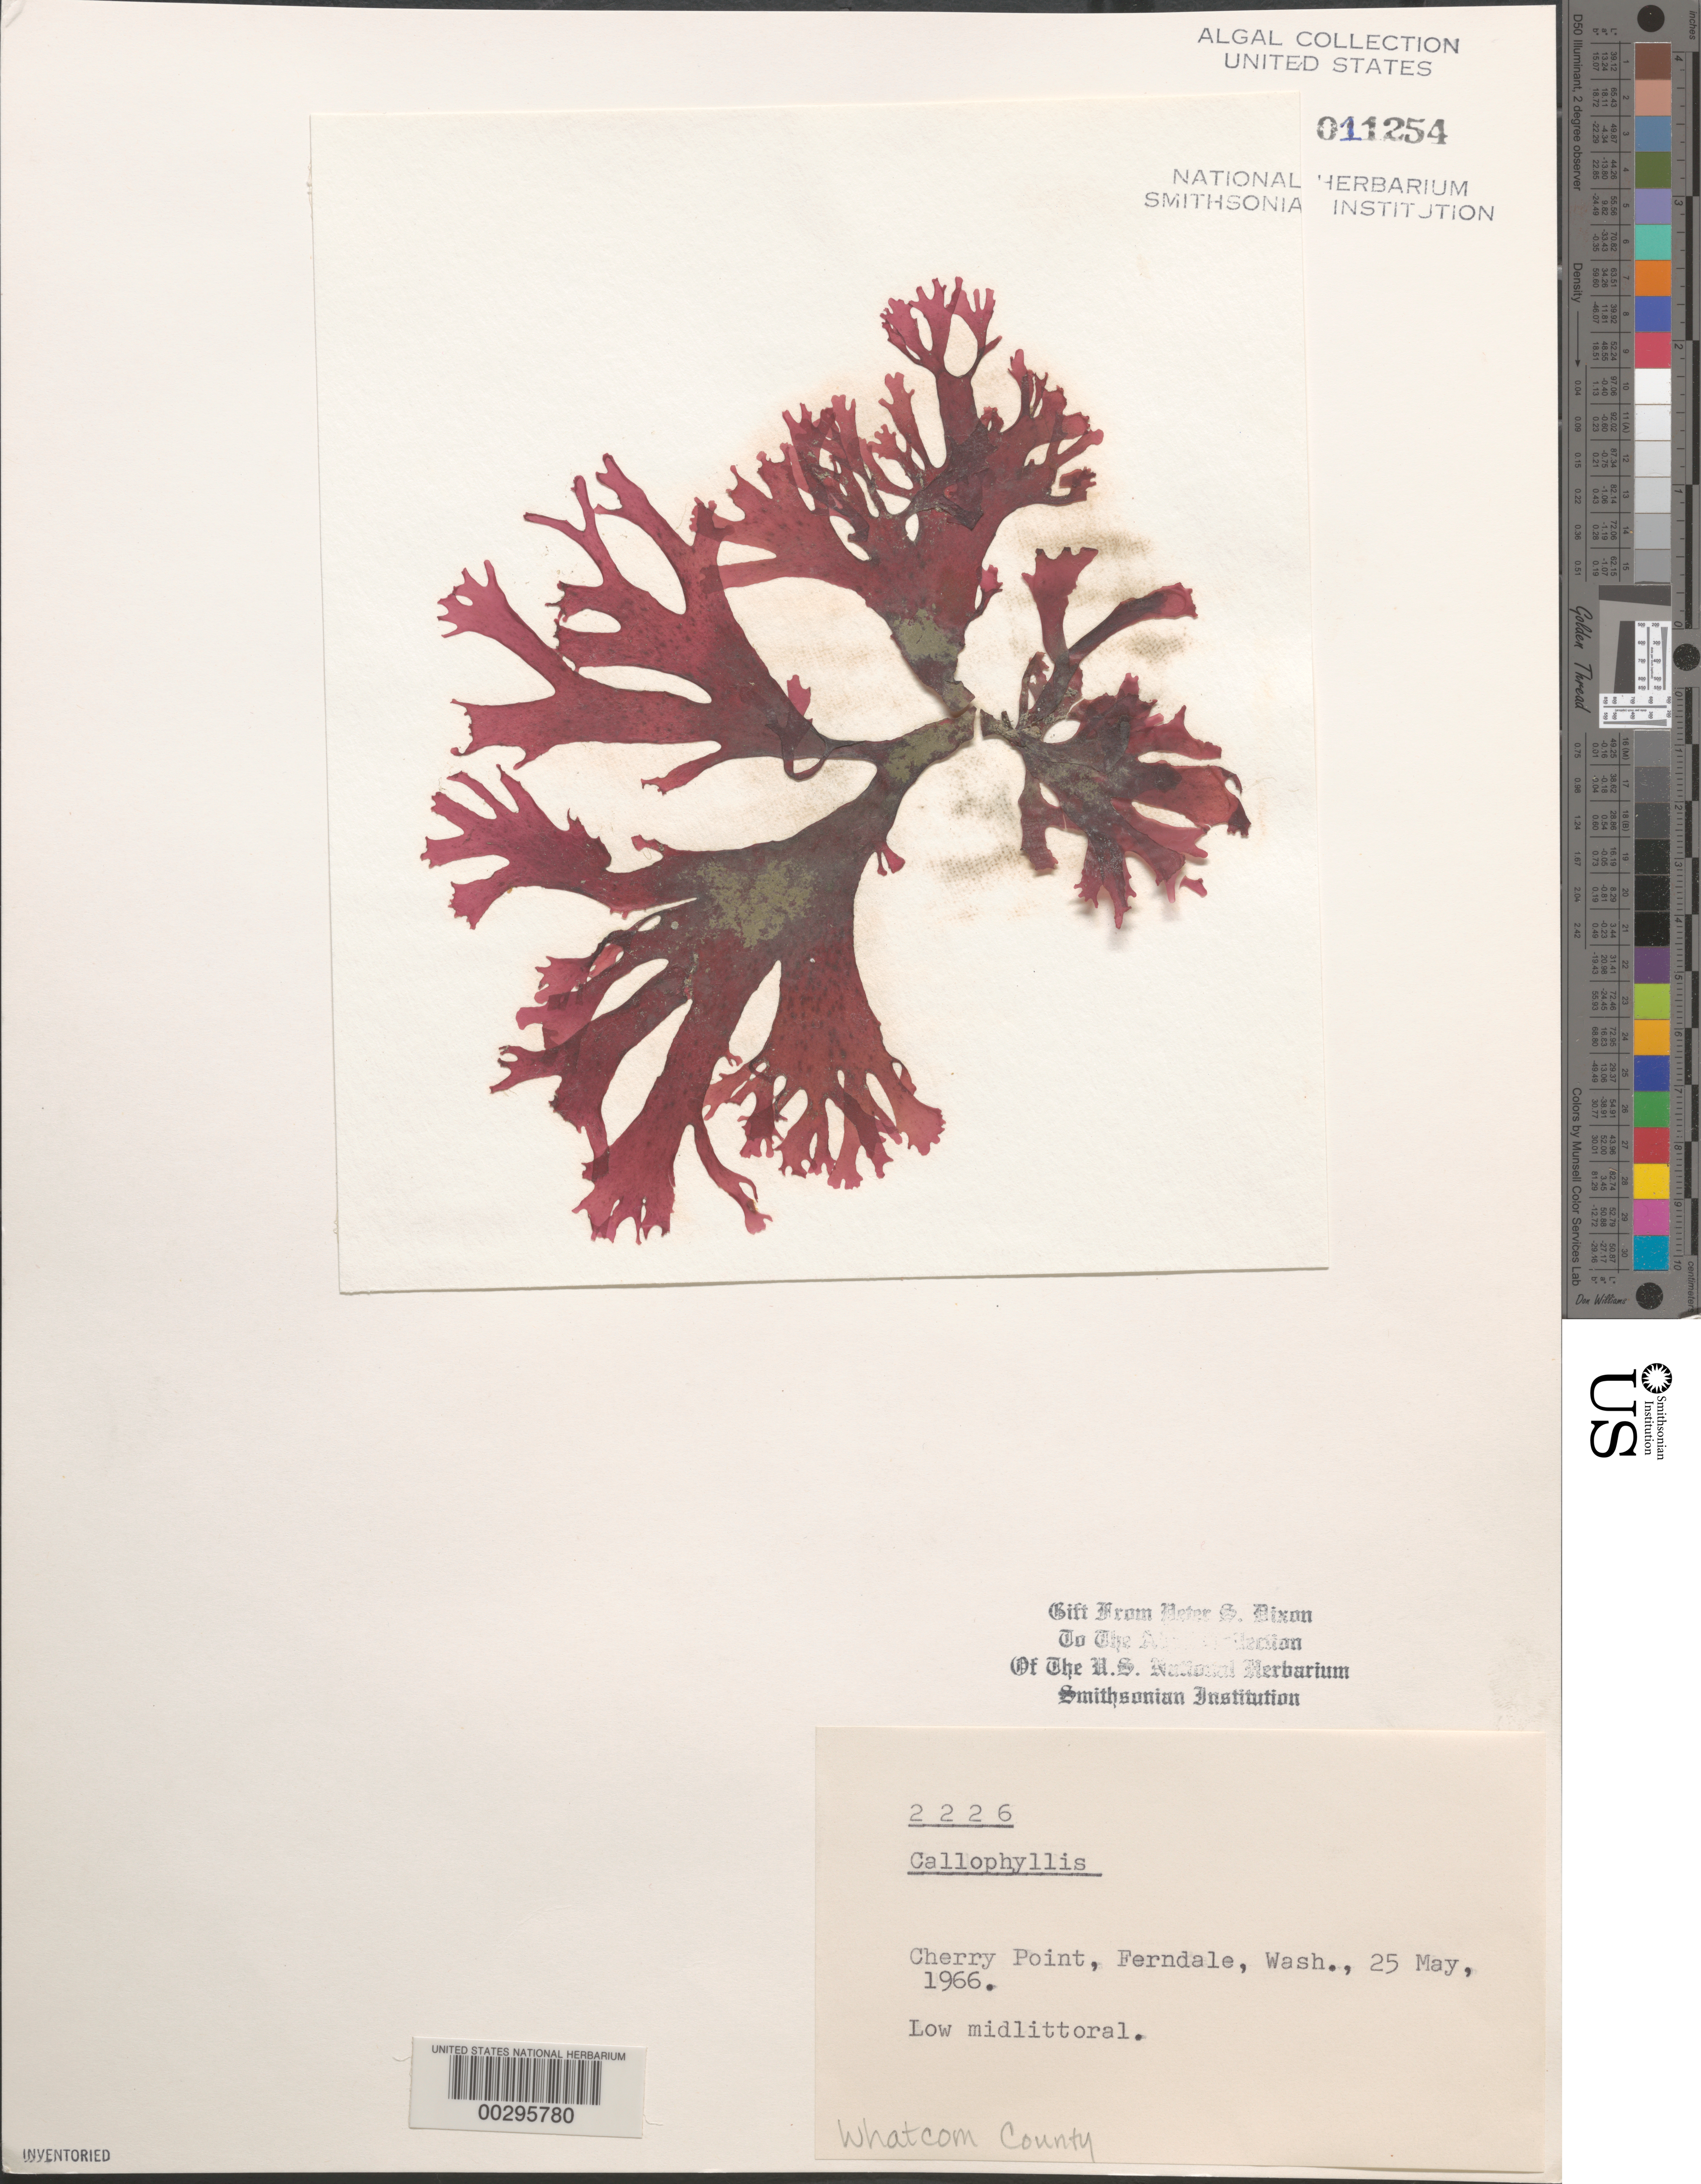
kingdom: Plantae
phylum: Rhodophyta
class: Florideophyceae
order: Gigartinales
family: Kallymeniaceae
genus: Callophyllis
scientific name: Callophyllis sp.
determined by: Dixon, P. S.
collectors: P. S. Dixon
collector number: PSD 2226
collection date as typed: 25 May 1966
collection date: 1966-05-25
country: United States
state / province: Washington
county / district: Whatcom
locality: Cherry Point, Ferndale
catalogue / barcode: US 11254